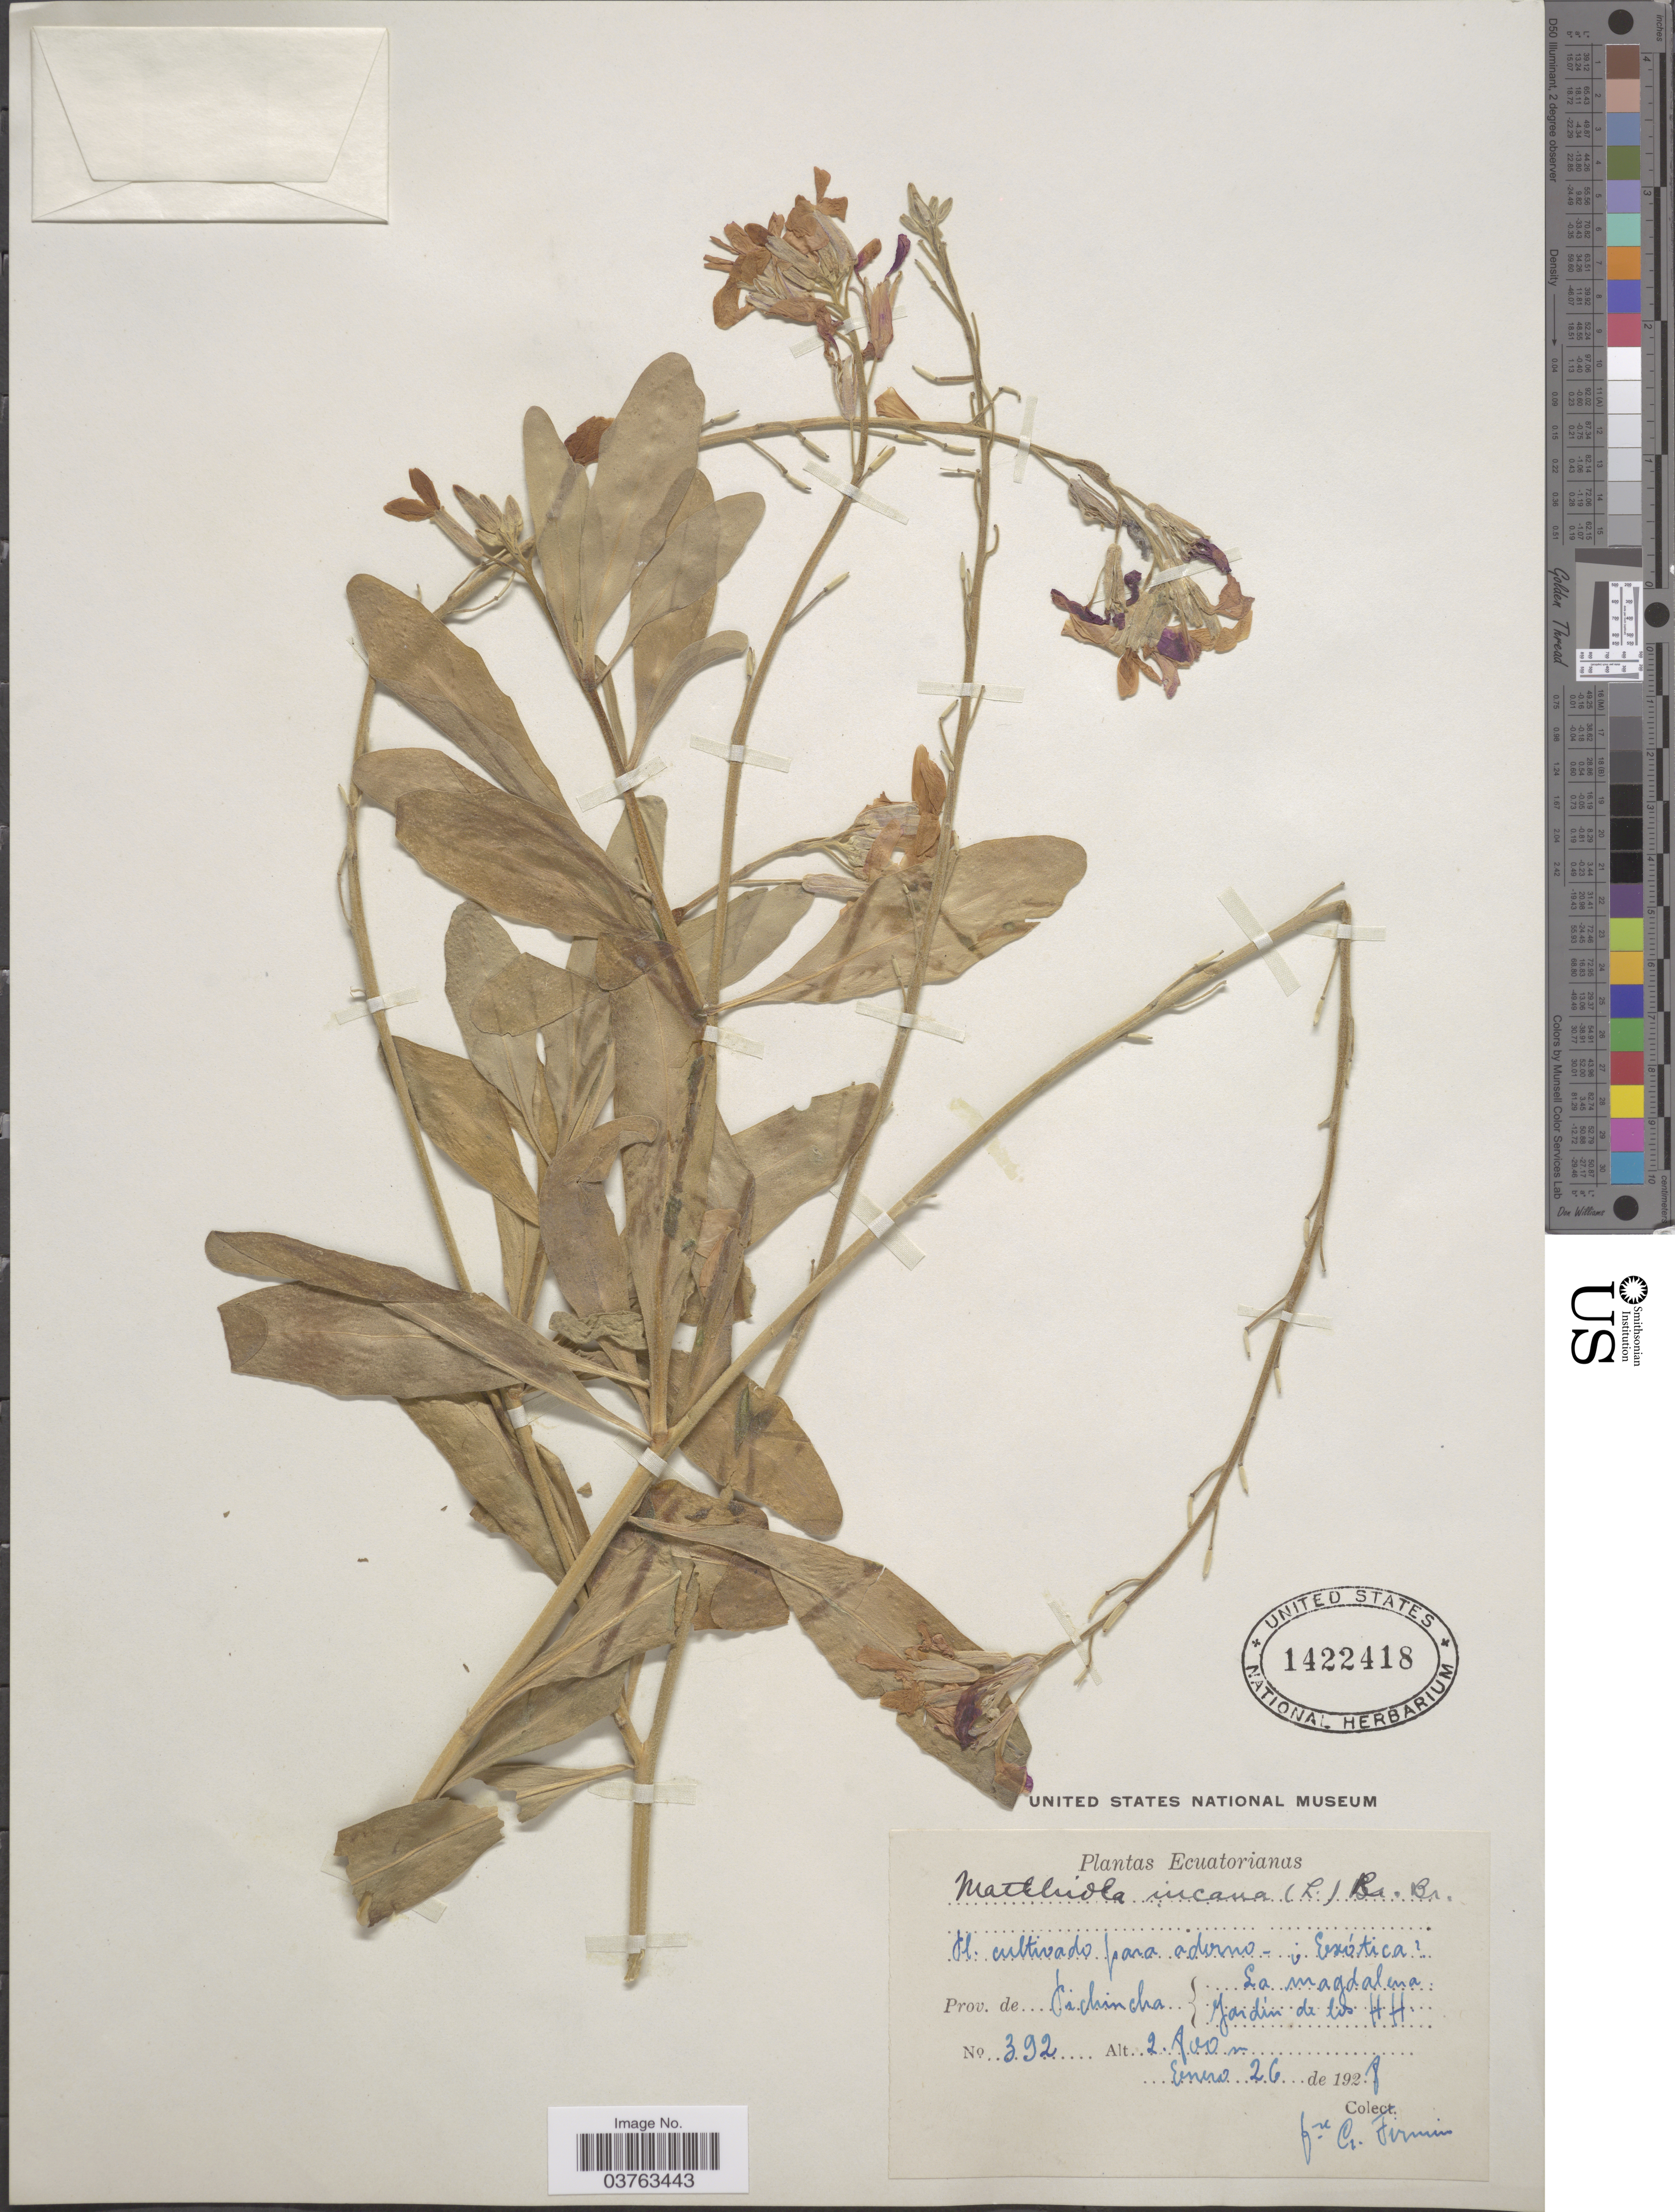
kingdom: Plantae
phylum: Tracheophyta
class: Magnoliopsida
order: Brassicales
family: Brassicaceae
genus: Matthiola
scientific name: Matthiola incana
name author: (L.) W.T. Aiton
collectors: F. Firmin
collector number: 392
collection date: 1928-01-26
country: Ecuador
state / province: Pichincha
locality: La Magdalena, Jardín de los H. H.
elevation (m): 2800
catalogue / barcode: US 1422418